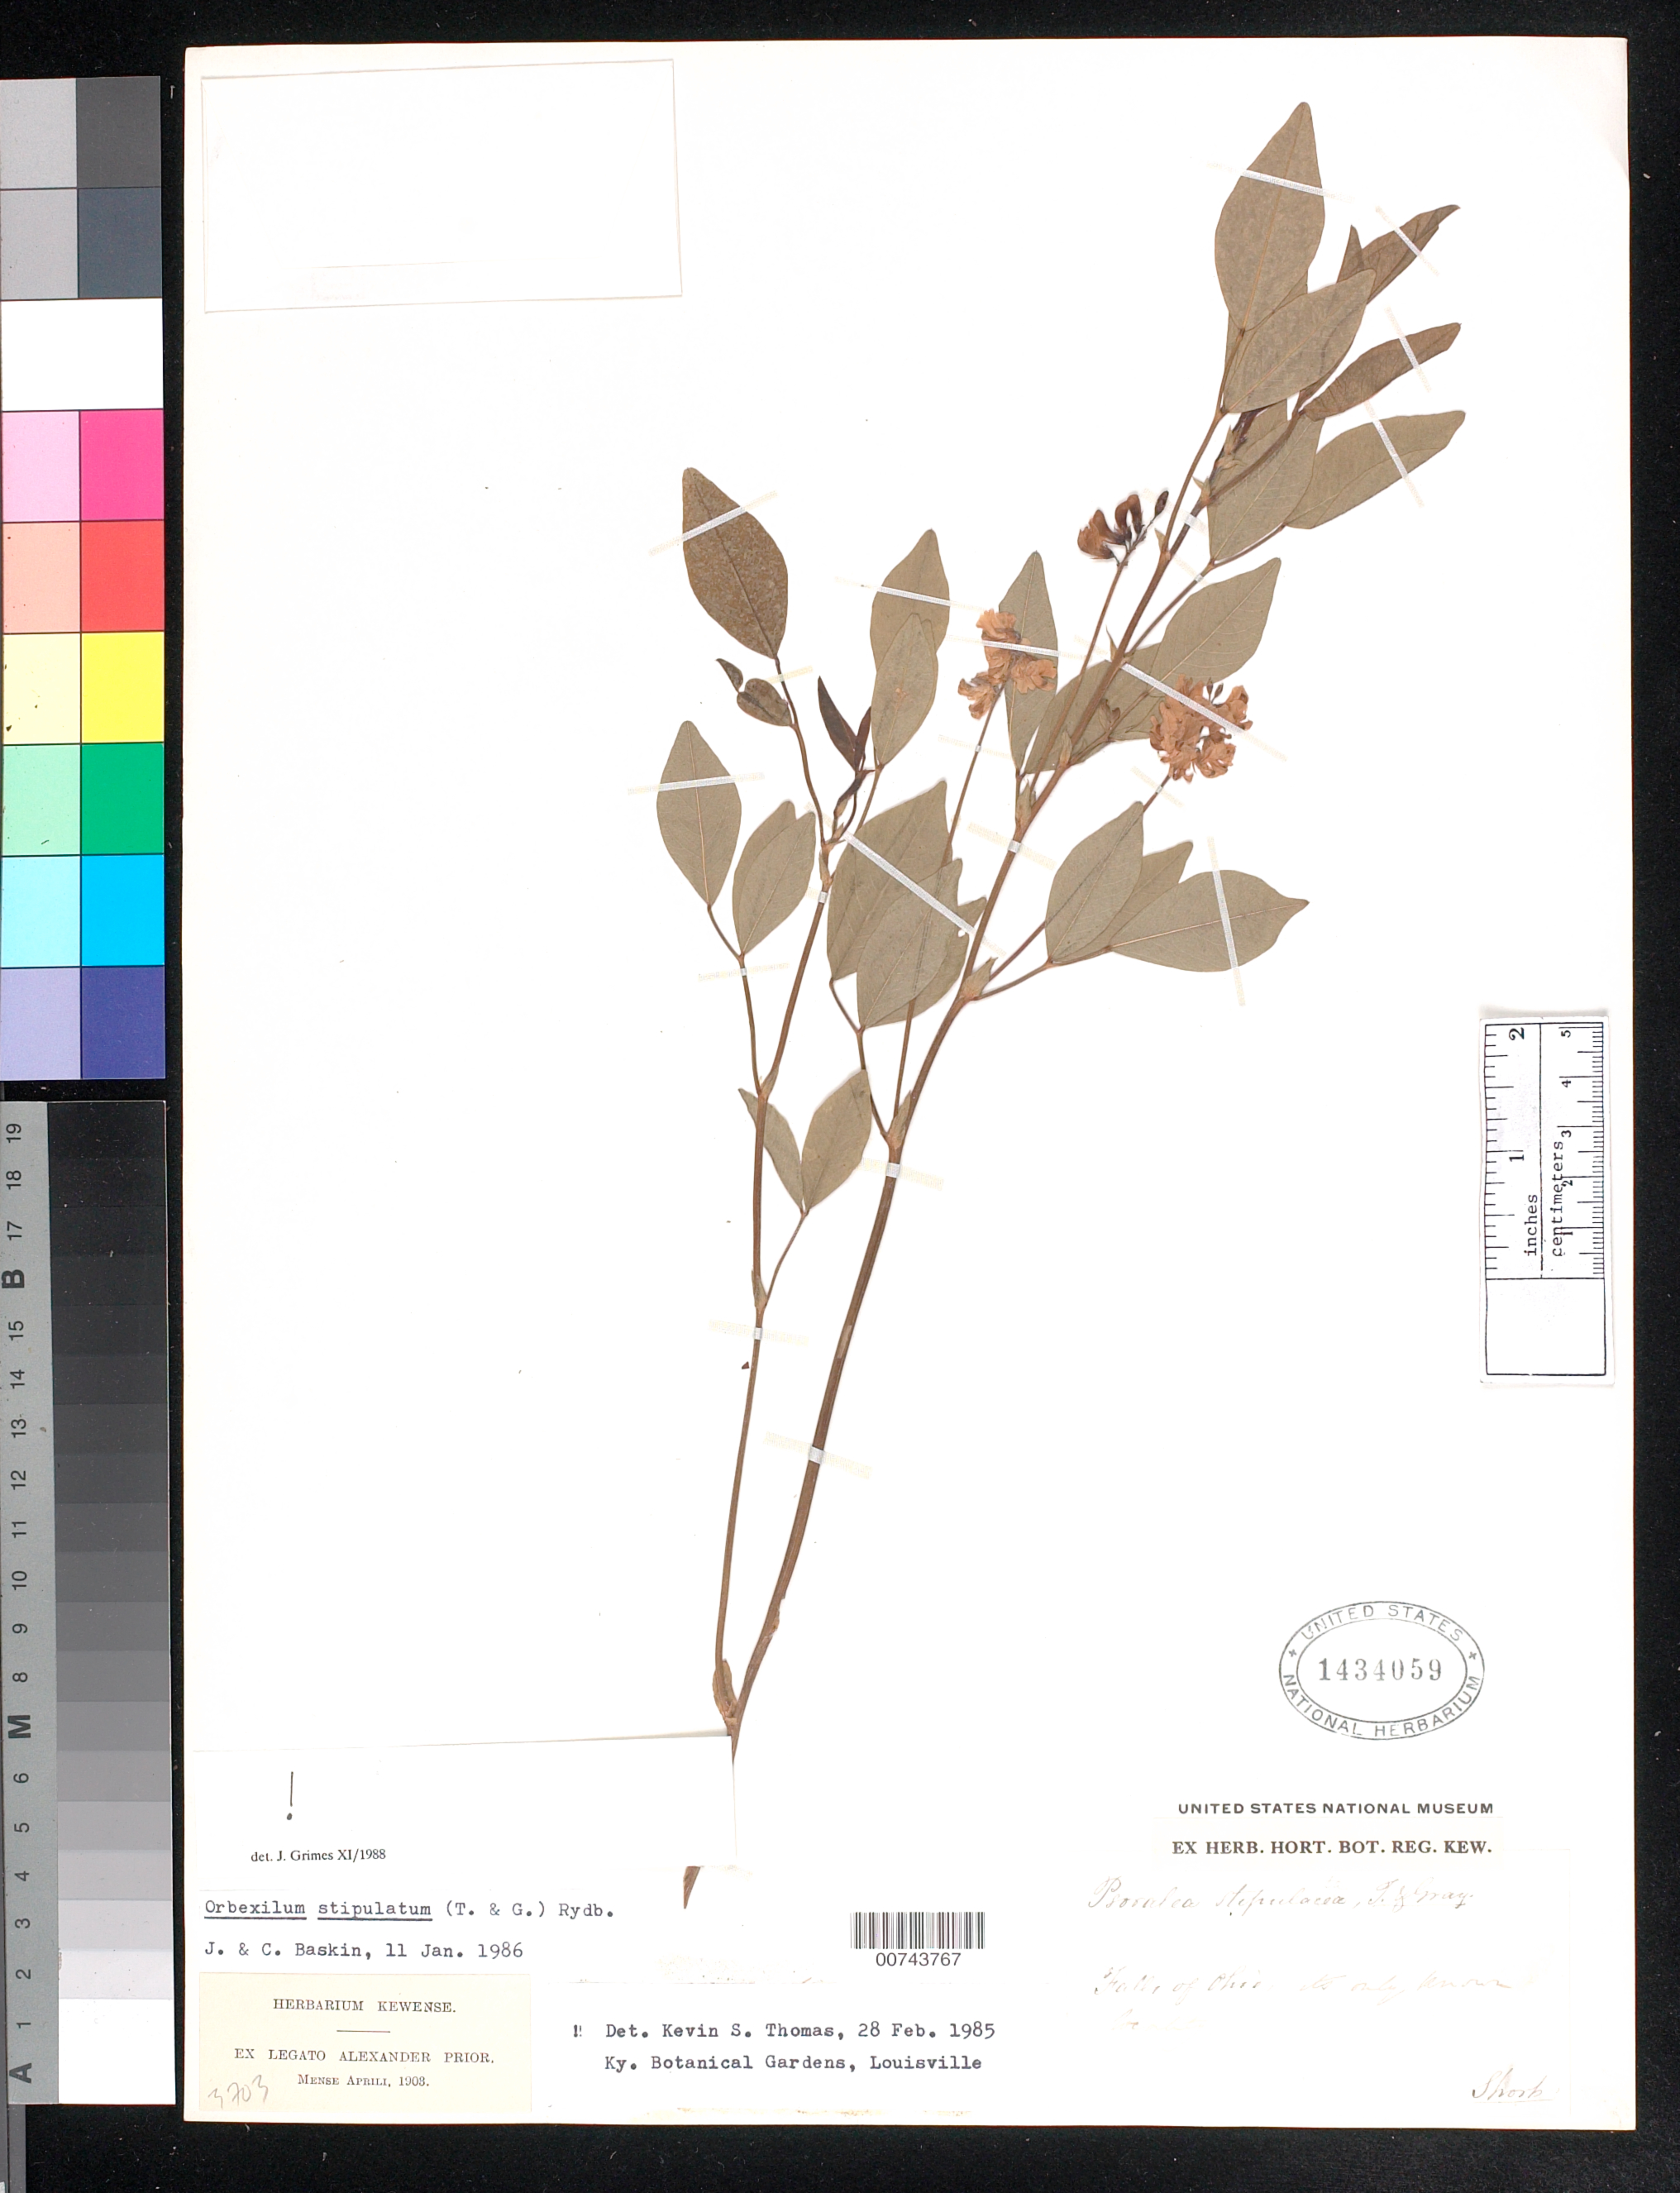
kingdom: Plantae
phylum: Tracheophyta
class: Magnoliopsida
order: Fabales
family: Fabaceae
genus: Orbexilum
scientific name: Orbexilum stipulatum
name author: (Torr. & A. Gray) Rydb.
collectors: C. W. Short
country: United States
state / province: Kentucky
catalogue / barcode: US 1434059